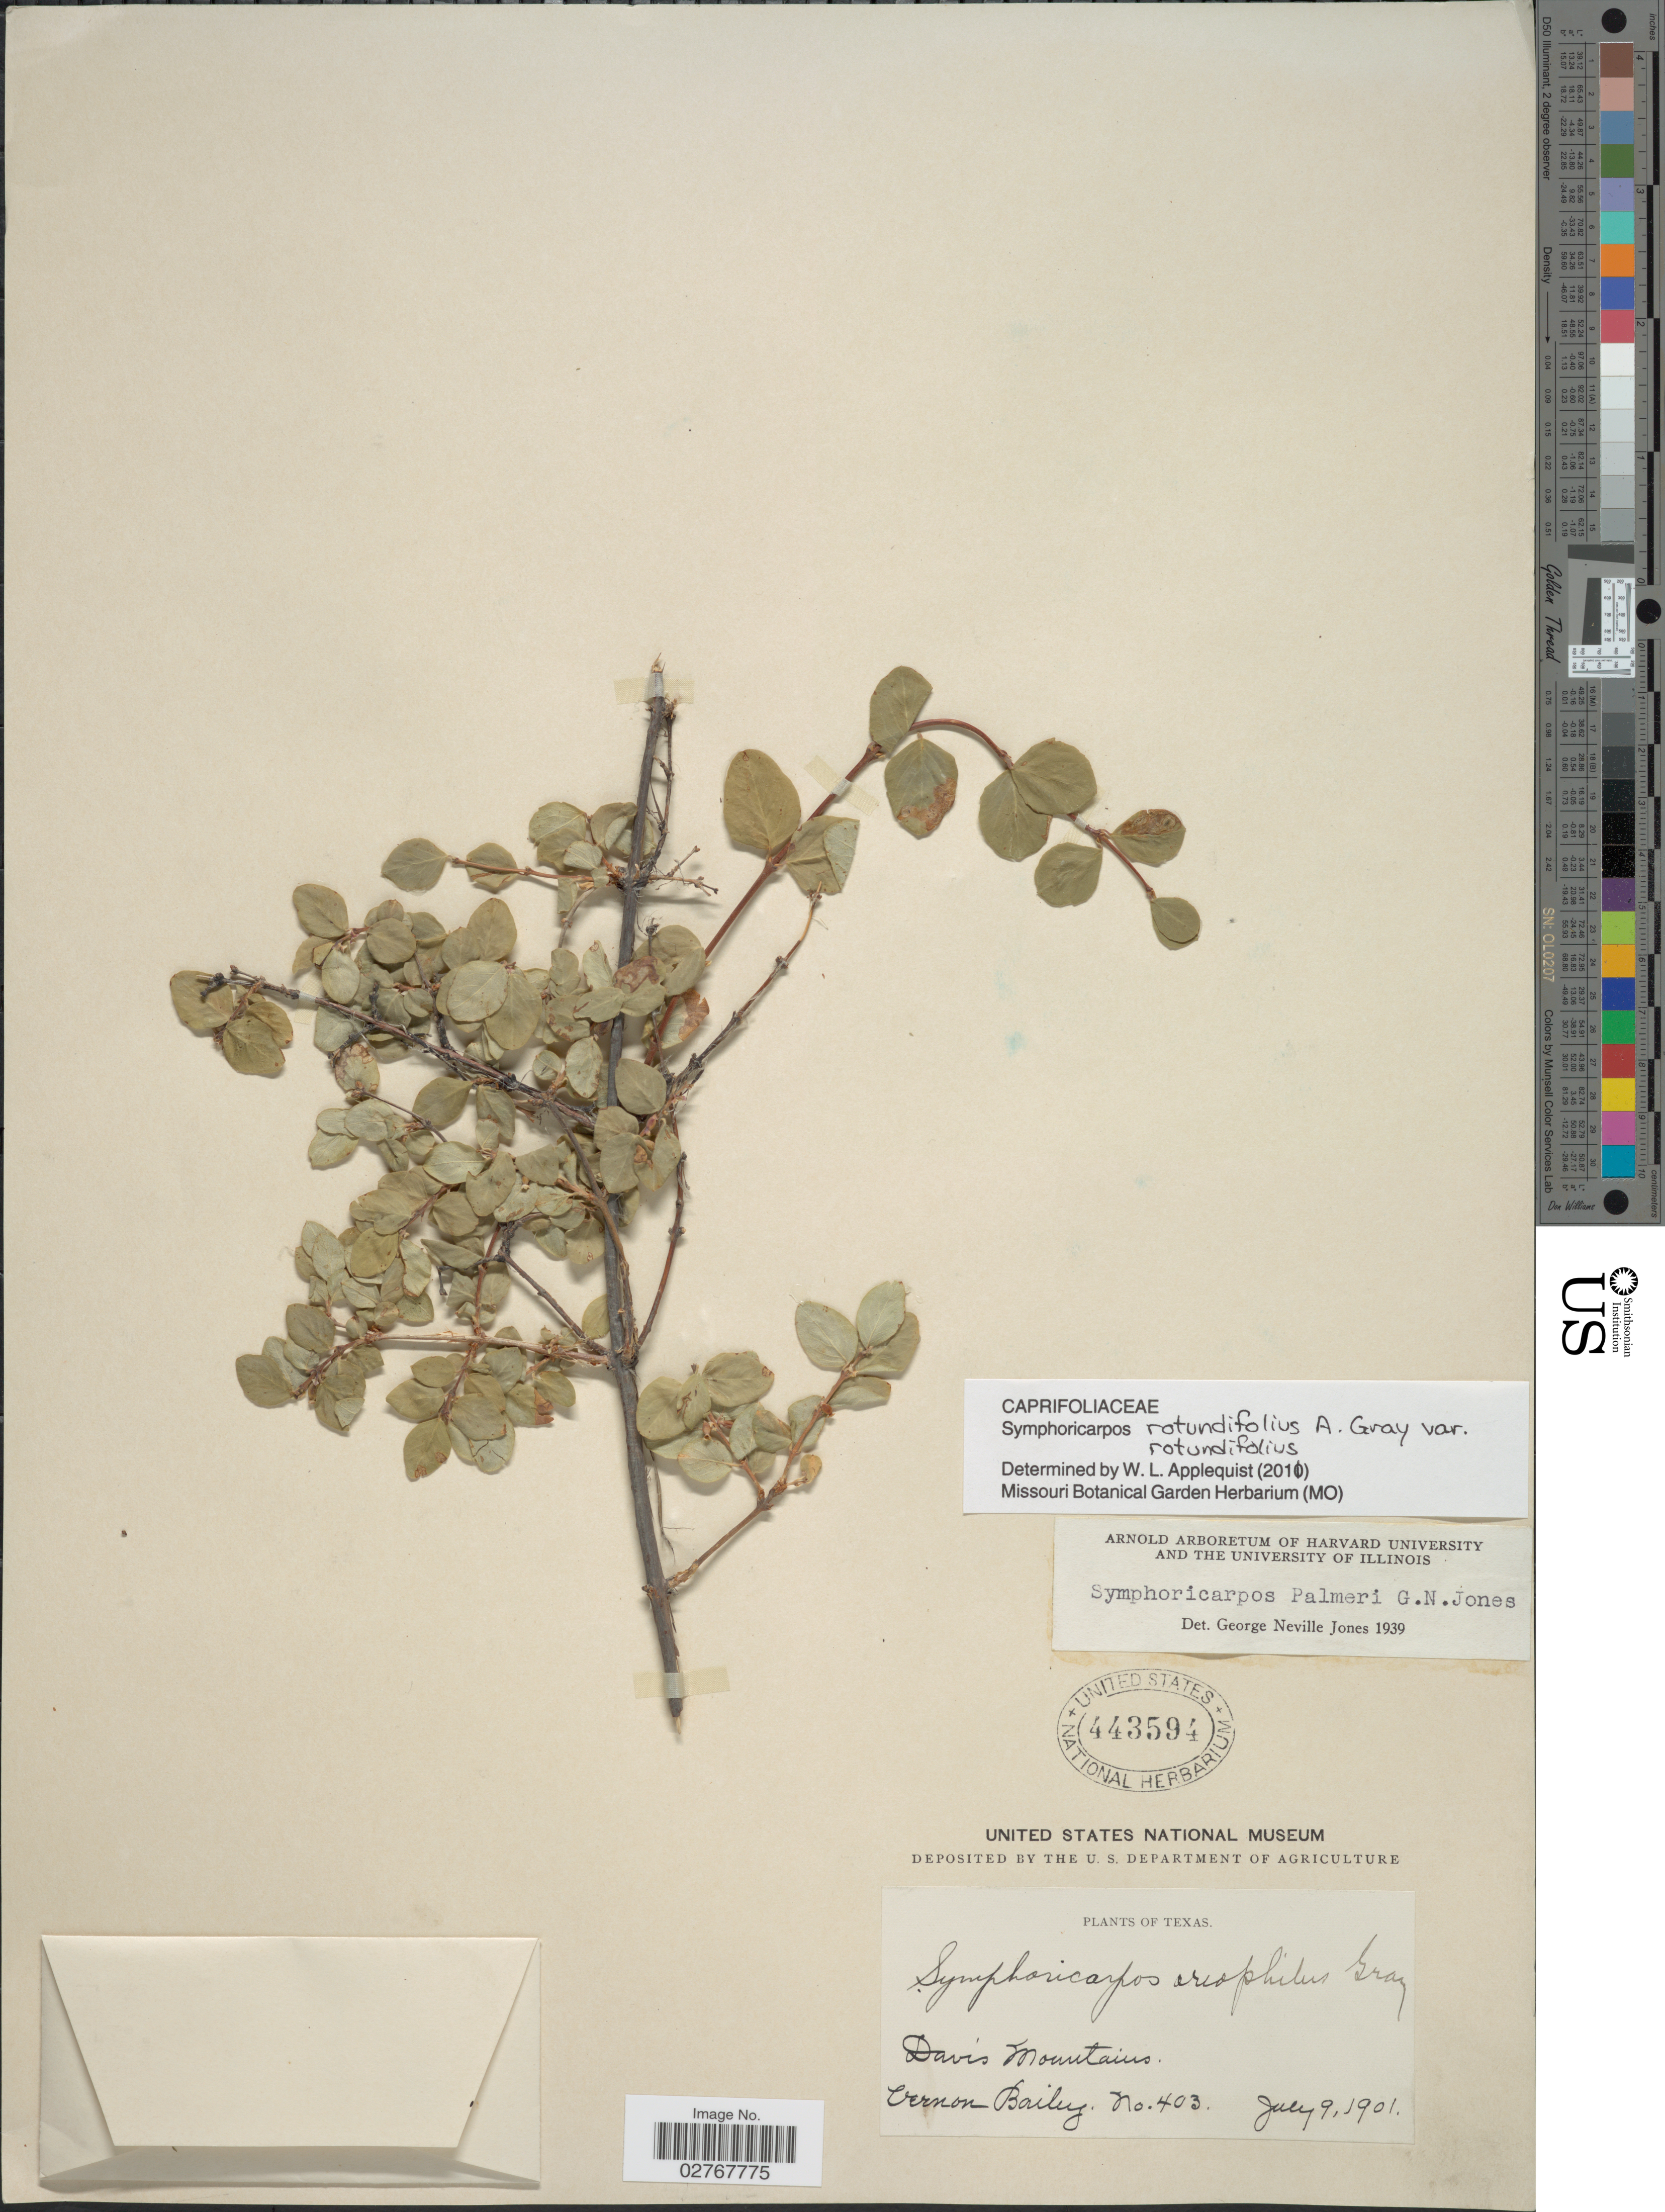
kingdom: Plantae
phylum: Tracheophyta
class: Magnoliopsida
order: Dipsacales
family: Caprifoliaceae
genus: Symphoricarpos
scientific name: Symphoricarpos rotundifolius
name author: A. Gray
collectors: V. O. Bailey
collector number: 403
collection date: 1901-07-09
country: United States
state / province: Texas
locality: Davis Mountains.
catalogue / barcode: US 443594